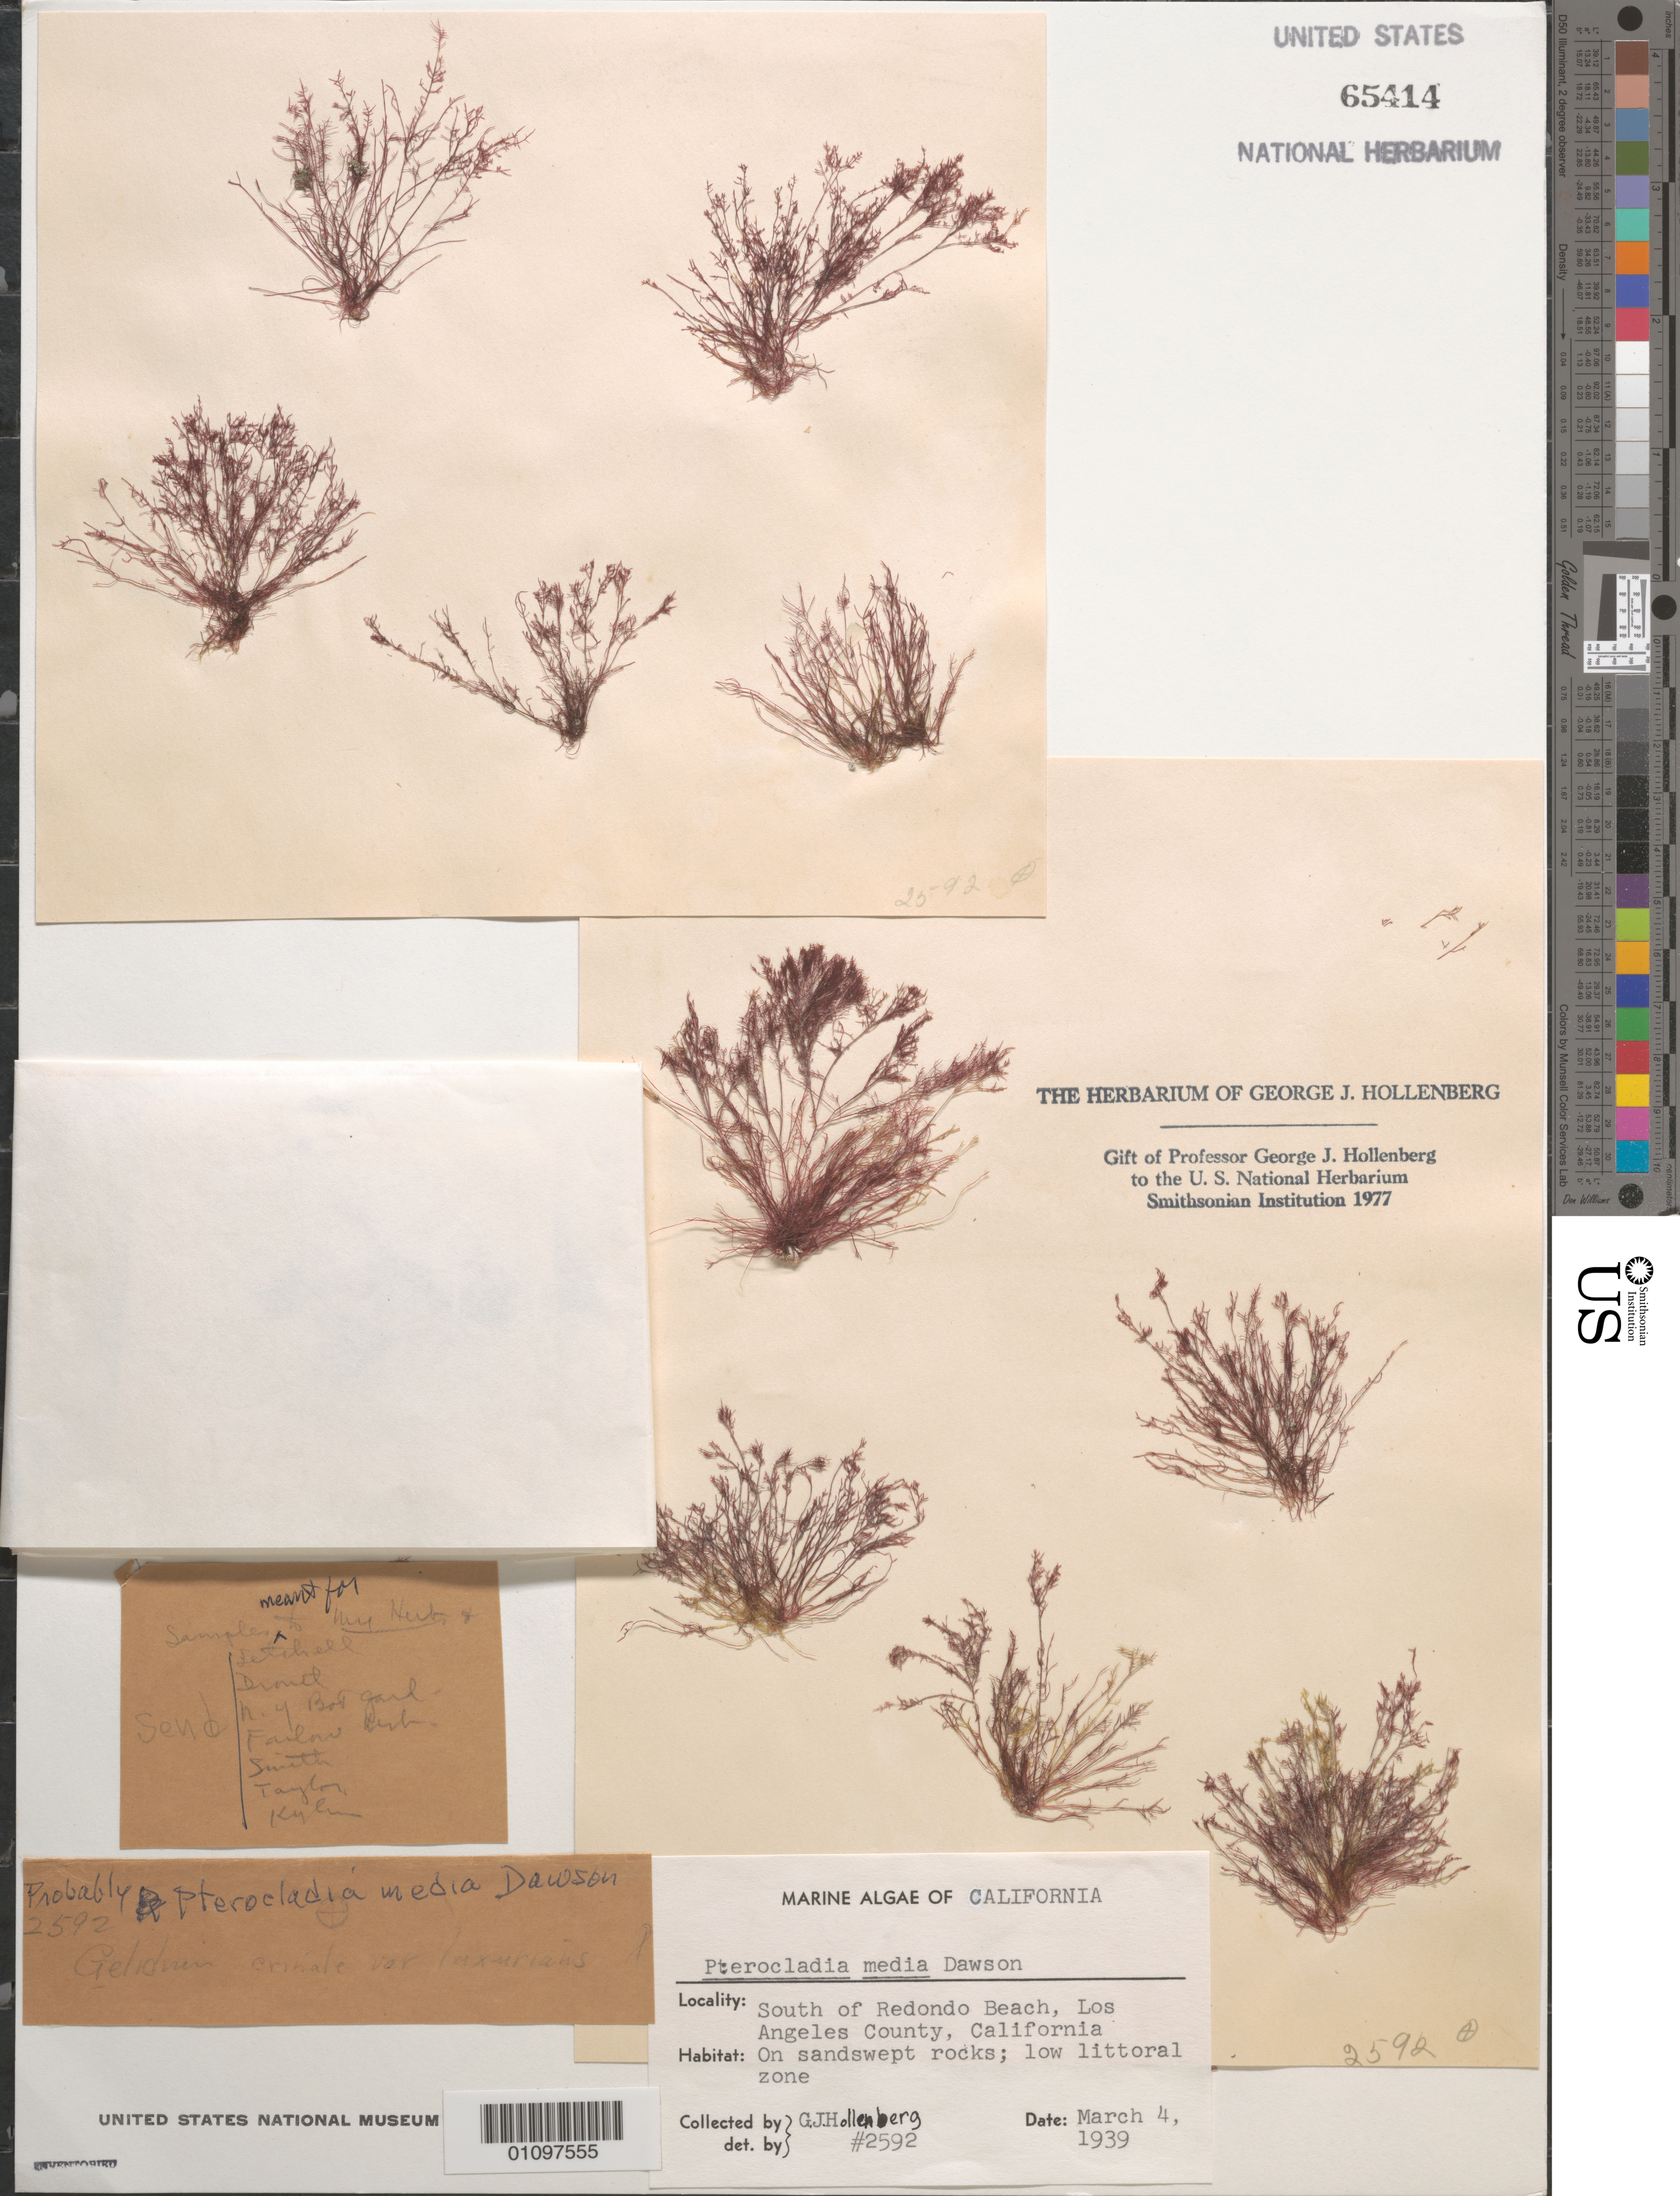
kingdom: Plantae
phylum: Rhodophyta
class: Florideophyceae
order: Gelidiales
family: Pterocladiaceae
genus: Pterocladiella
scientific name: Pterocladiella media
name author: (E.Y. Dawson) G.H. Boo & K.A. Miller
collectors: G. Hollenberg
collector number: GJH 2592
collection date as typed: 04 Mar 1939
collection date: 1939-03-04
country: United States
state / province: California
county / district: Los Angeles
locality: South of Redondo Beach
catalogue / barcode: US 65414